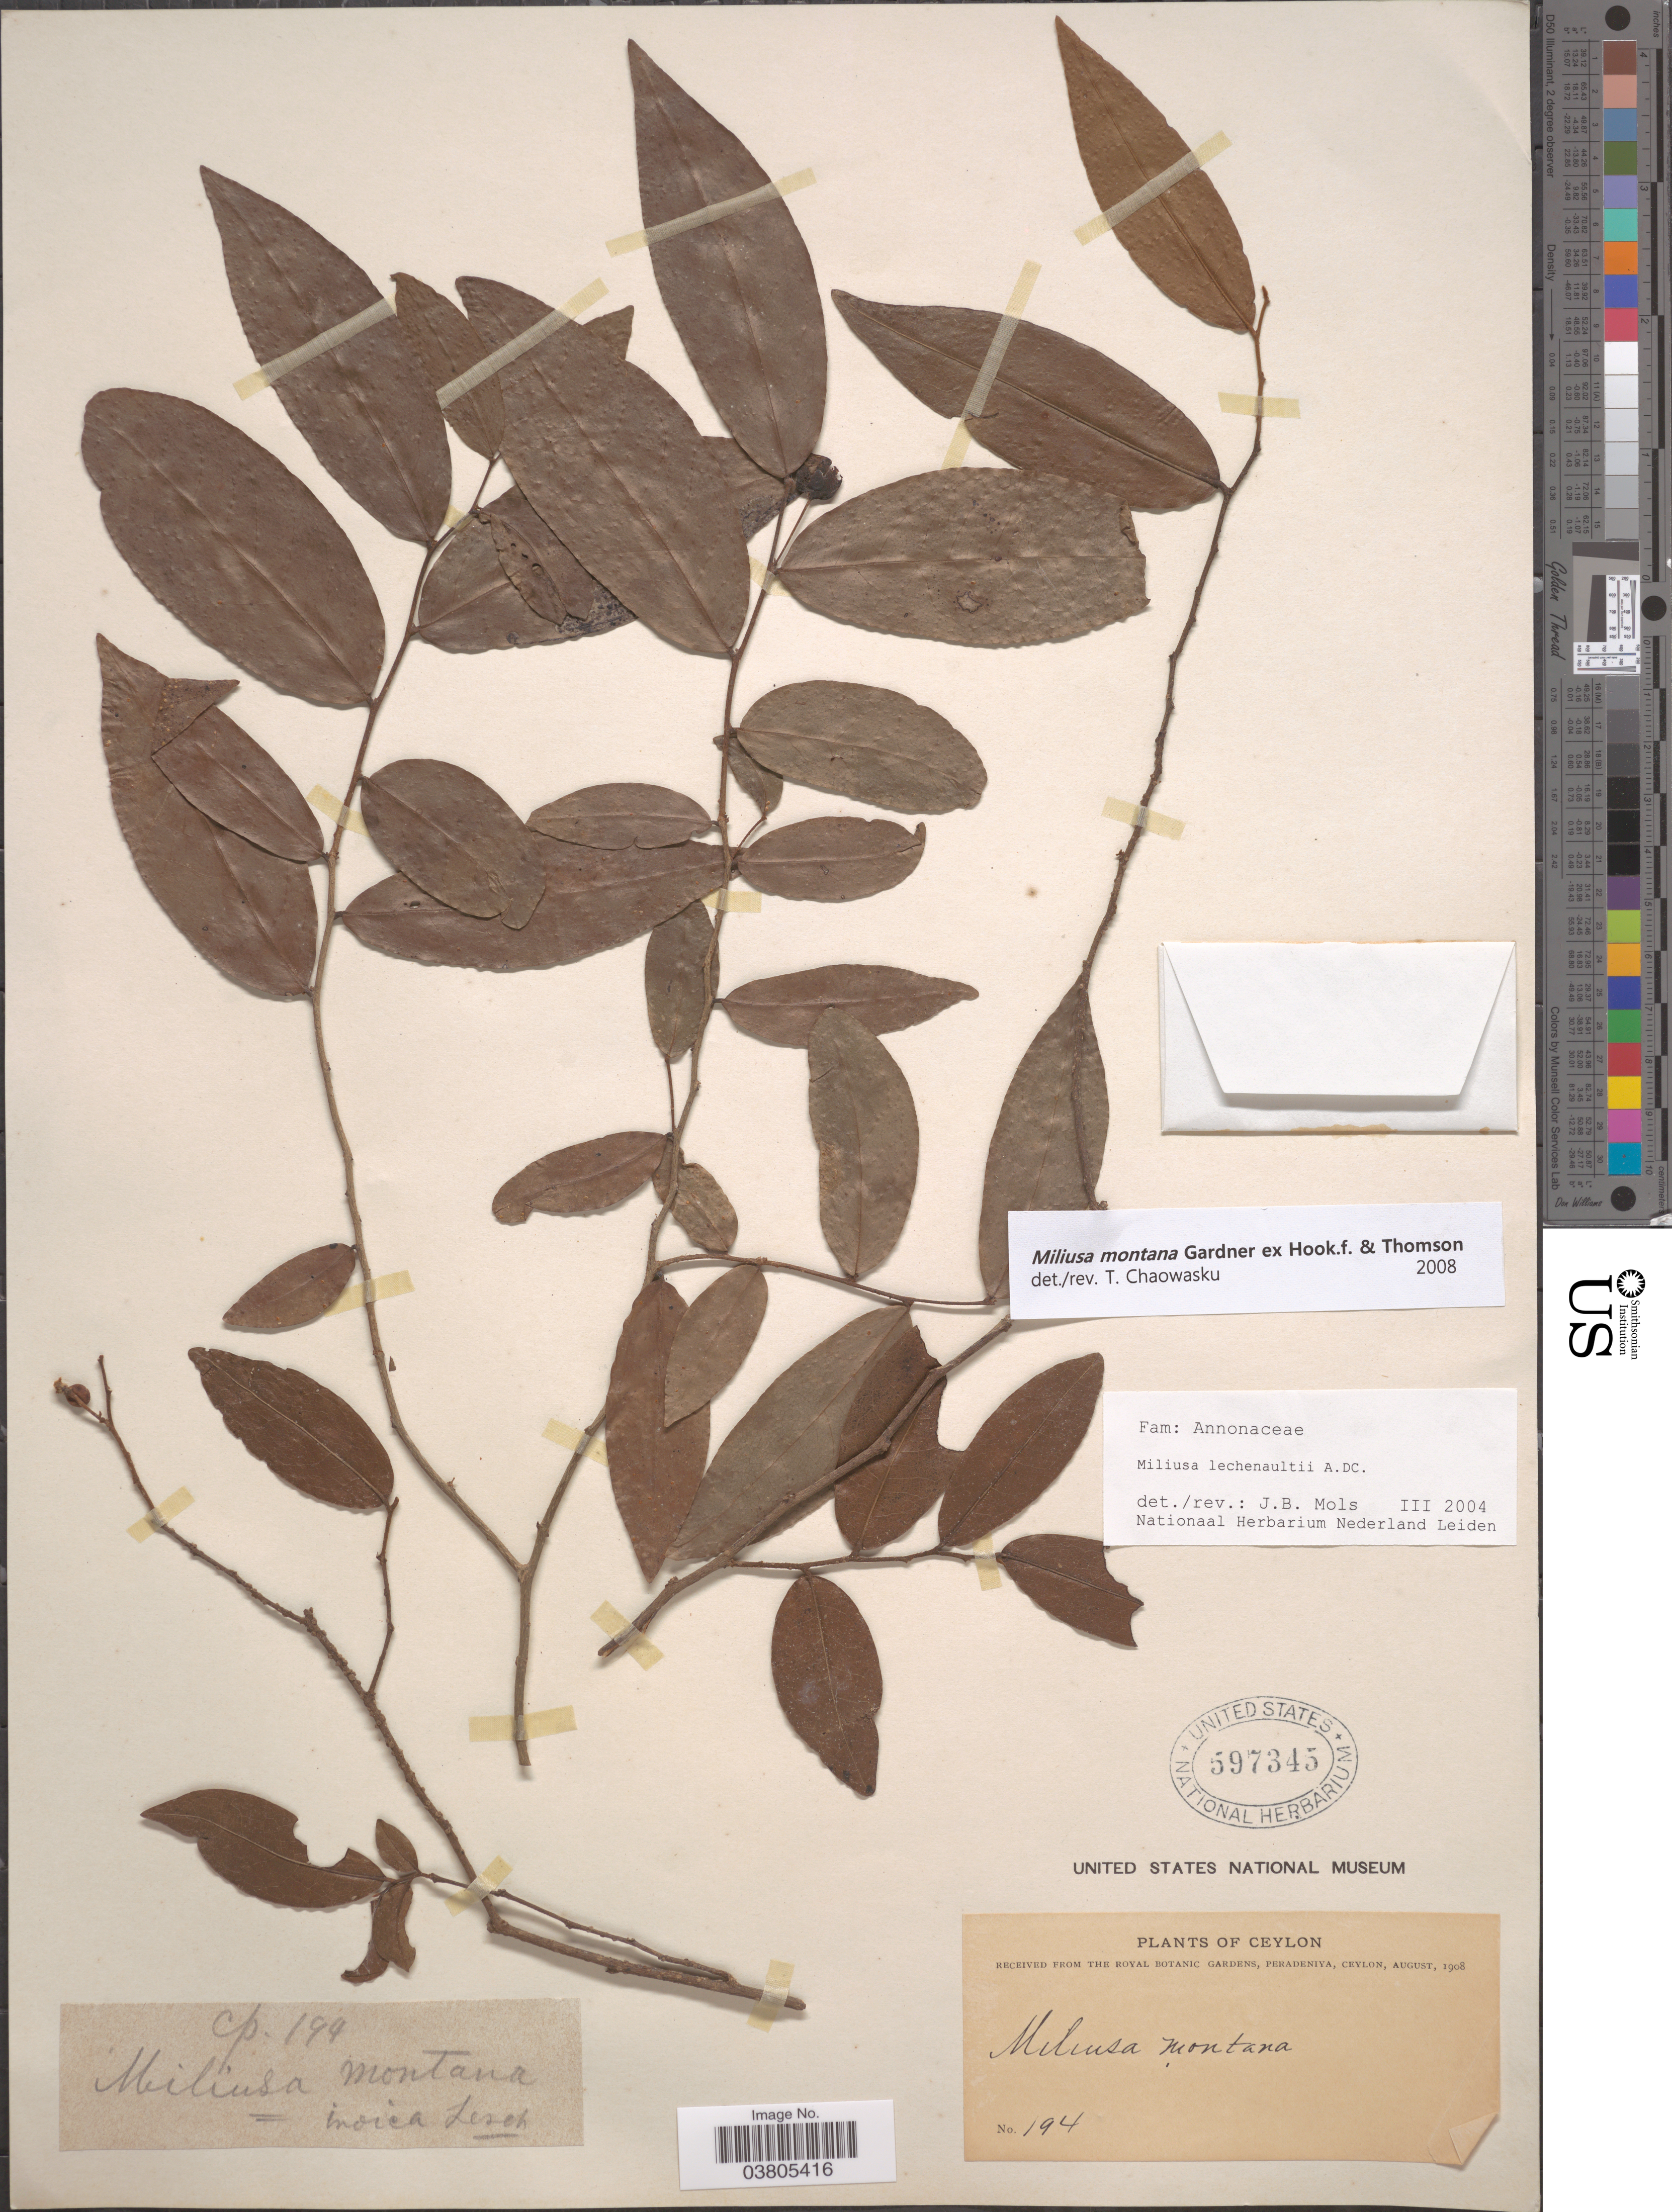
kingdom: Plantae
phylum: Tracheophyta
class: Magnoliopsida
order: Magnoliales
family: Annonaceae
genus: Miliusa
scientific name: Miliusa montana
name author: Gardner ex Hook. f. & Thomson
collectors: ex herb. Royal Botanic Gardens, Peradeniya, Ceylon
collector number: CP194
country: Sri Lanka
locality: Ceylon.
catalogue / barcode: US 597345